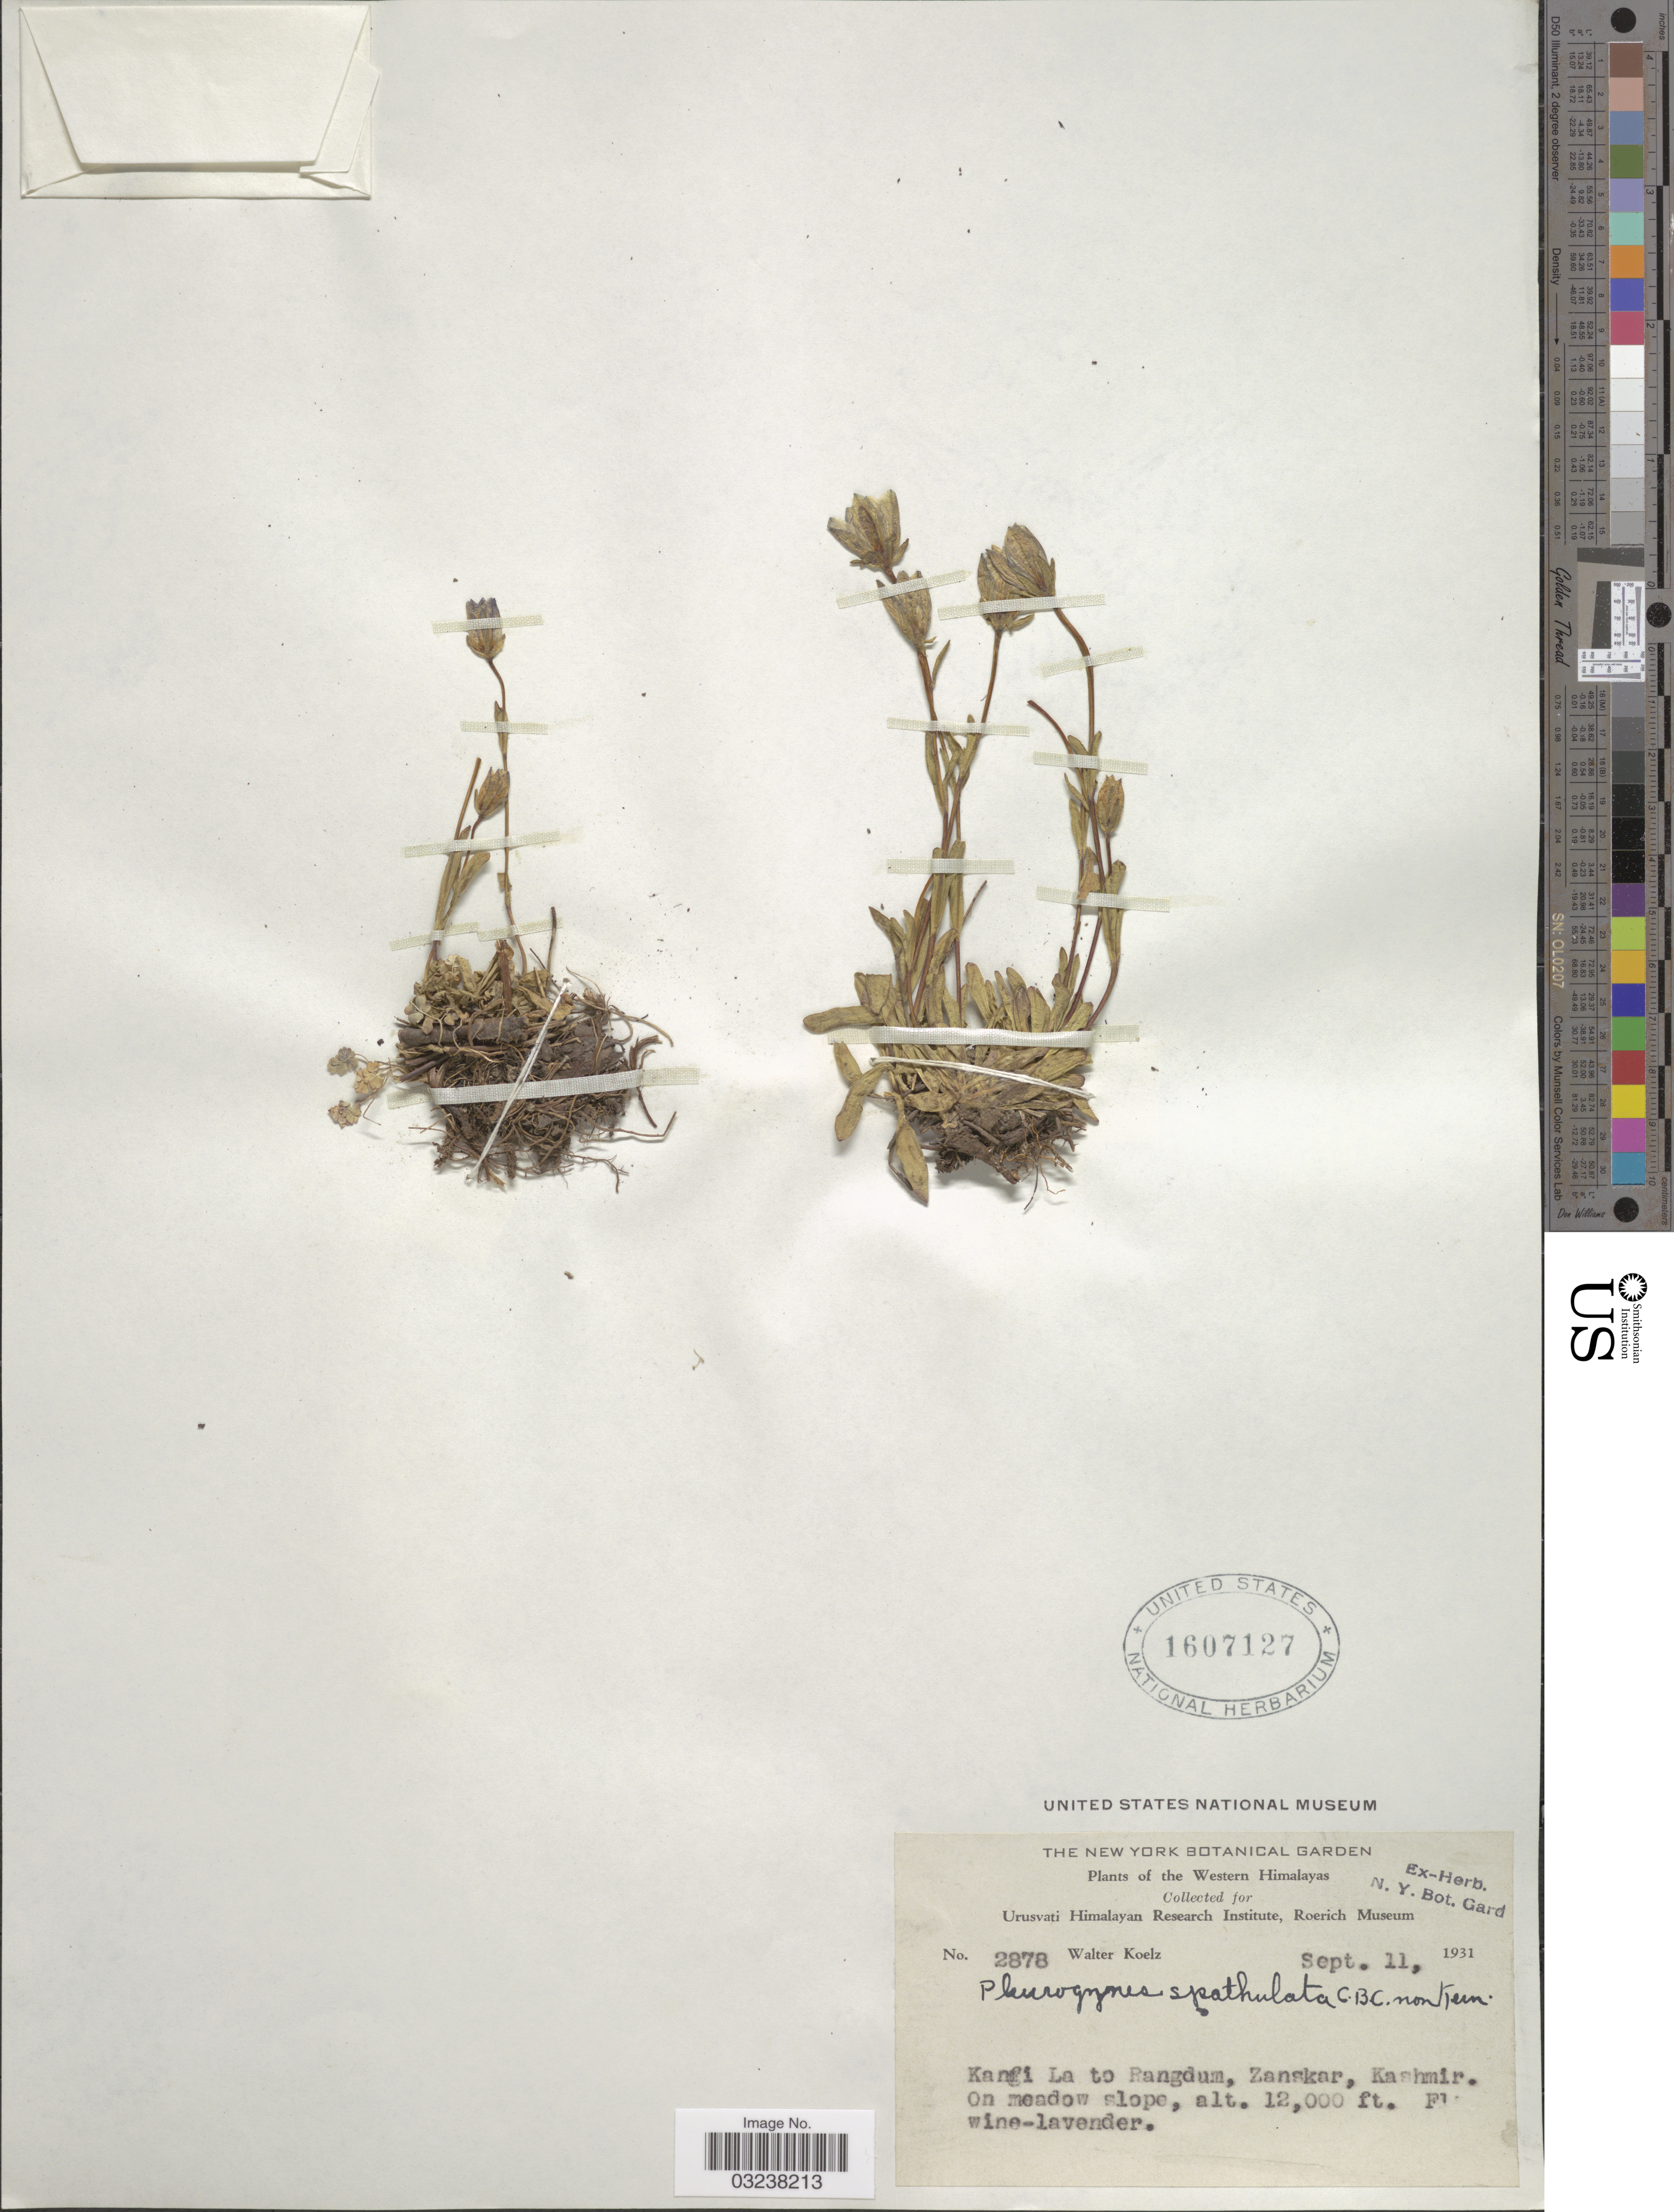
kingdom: Plantae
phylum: Tracheophyta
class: Magnoliopsida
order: Gentianales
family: Gentianaceae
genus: Lomatogonium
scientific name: Lomatogonium spathulatum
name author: (A. Kern.) Fernald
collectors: W. N. Koelz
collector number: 2878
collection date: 1931-09-11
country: India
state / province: Ladakh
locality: Western Himalayas. Kangi La to Rangdum, Zanskar, Kashmir.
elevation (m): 3658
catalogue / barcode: US 1607127